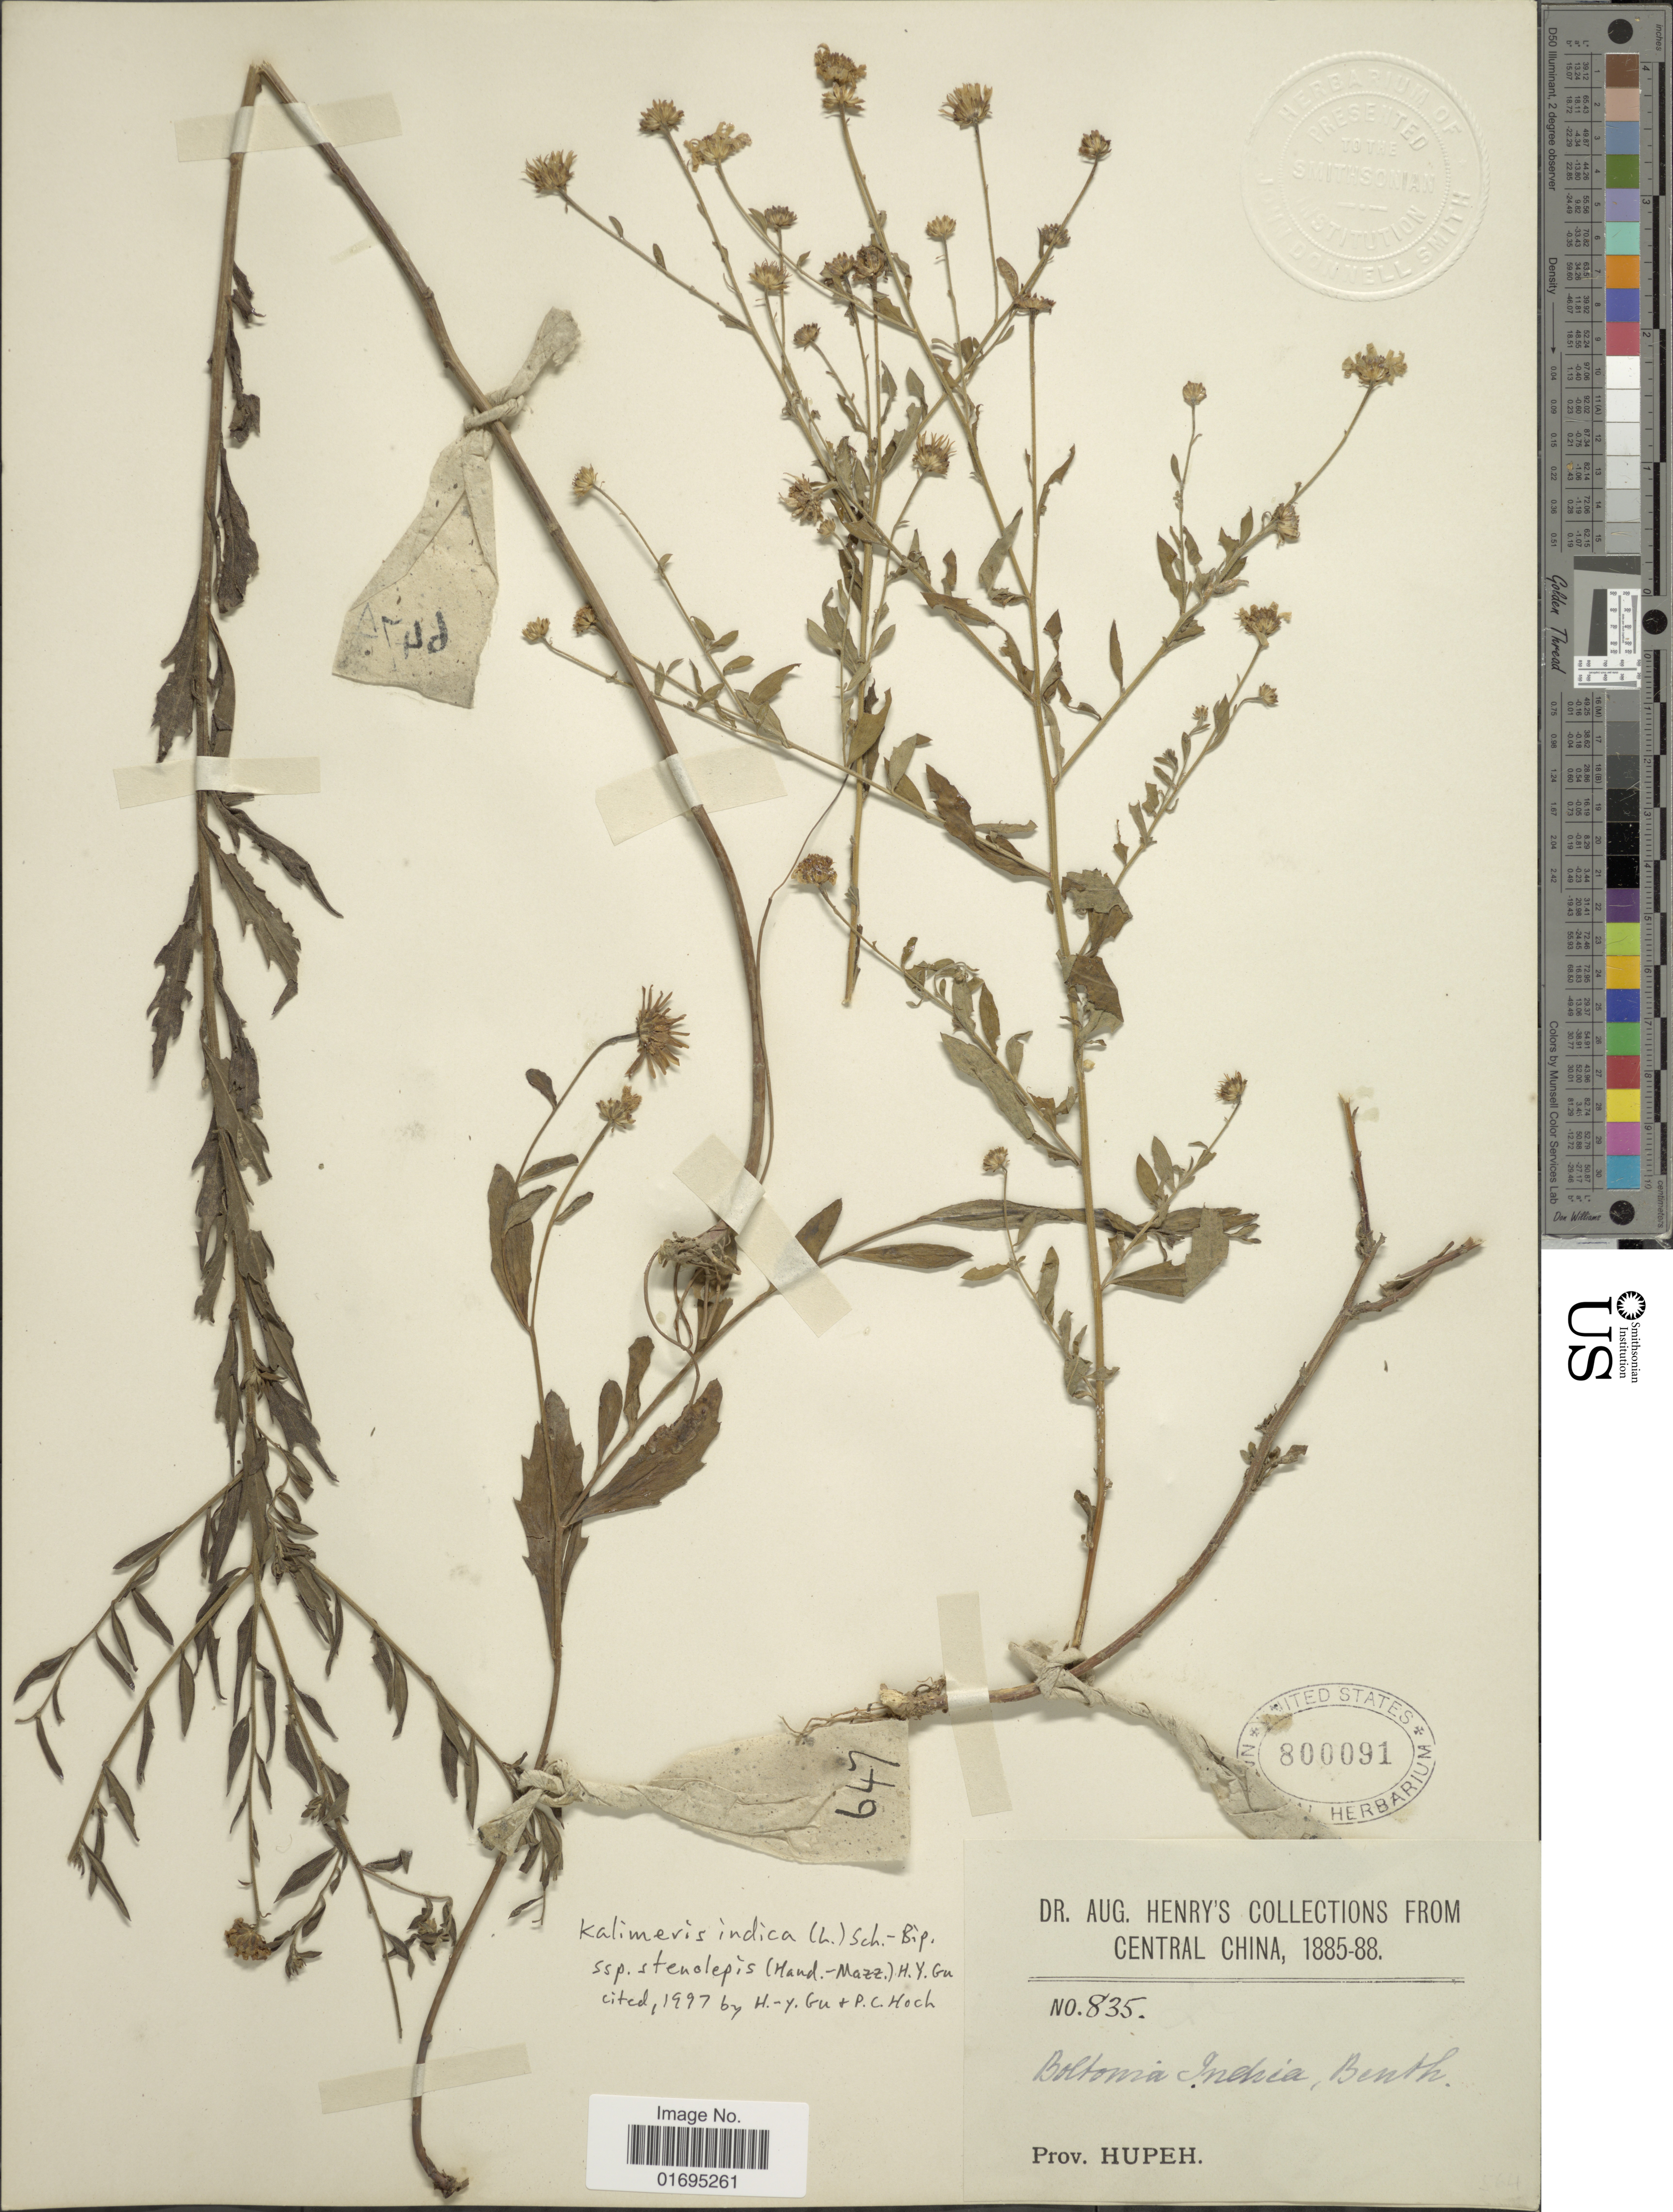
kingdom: Plantae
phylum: Tracheophyta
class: Magnoliopsida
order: Asterales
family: Asteraceae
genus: Kalimeris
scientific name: Kalimeris indica subsp. stenolepis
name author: (Hand.-Mazz.) Kitam.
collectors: A. Henry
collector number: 835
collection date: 1885/1888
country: China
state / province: Hubei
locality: Central China, Prov. Hupeh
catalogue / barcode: US 800091